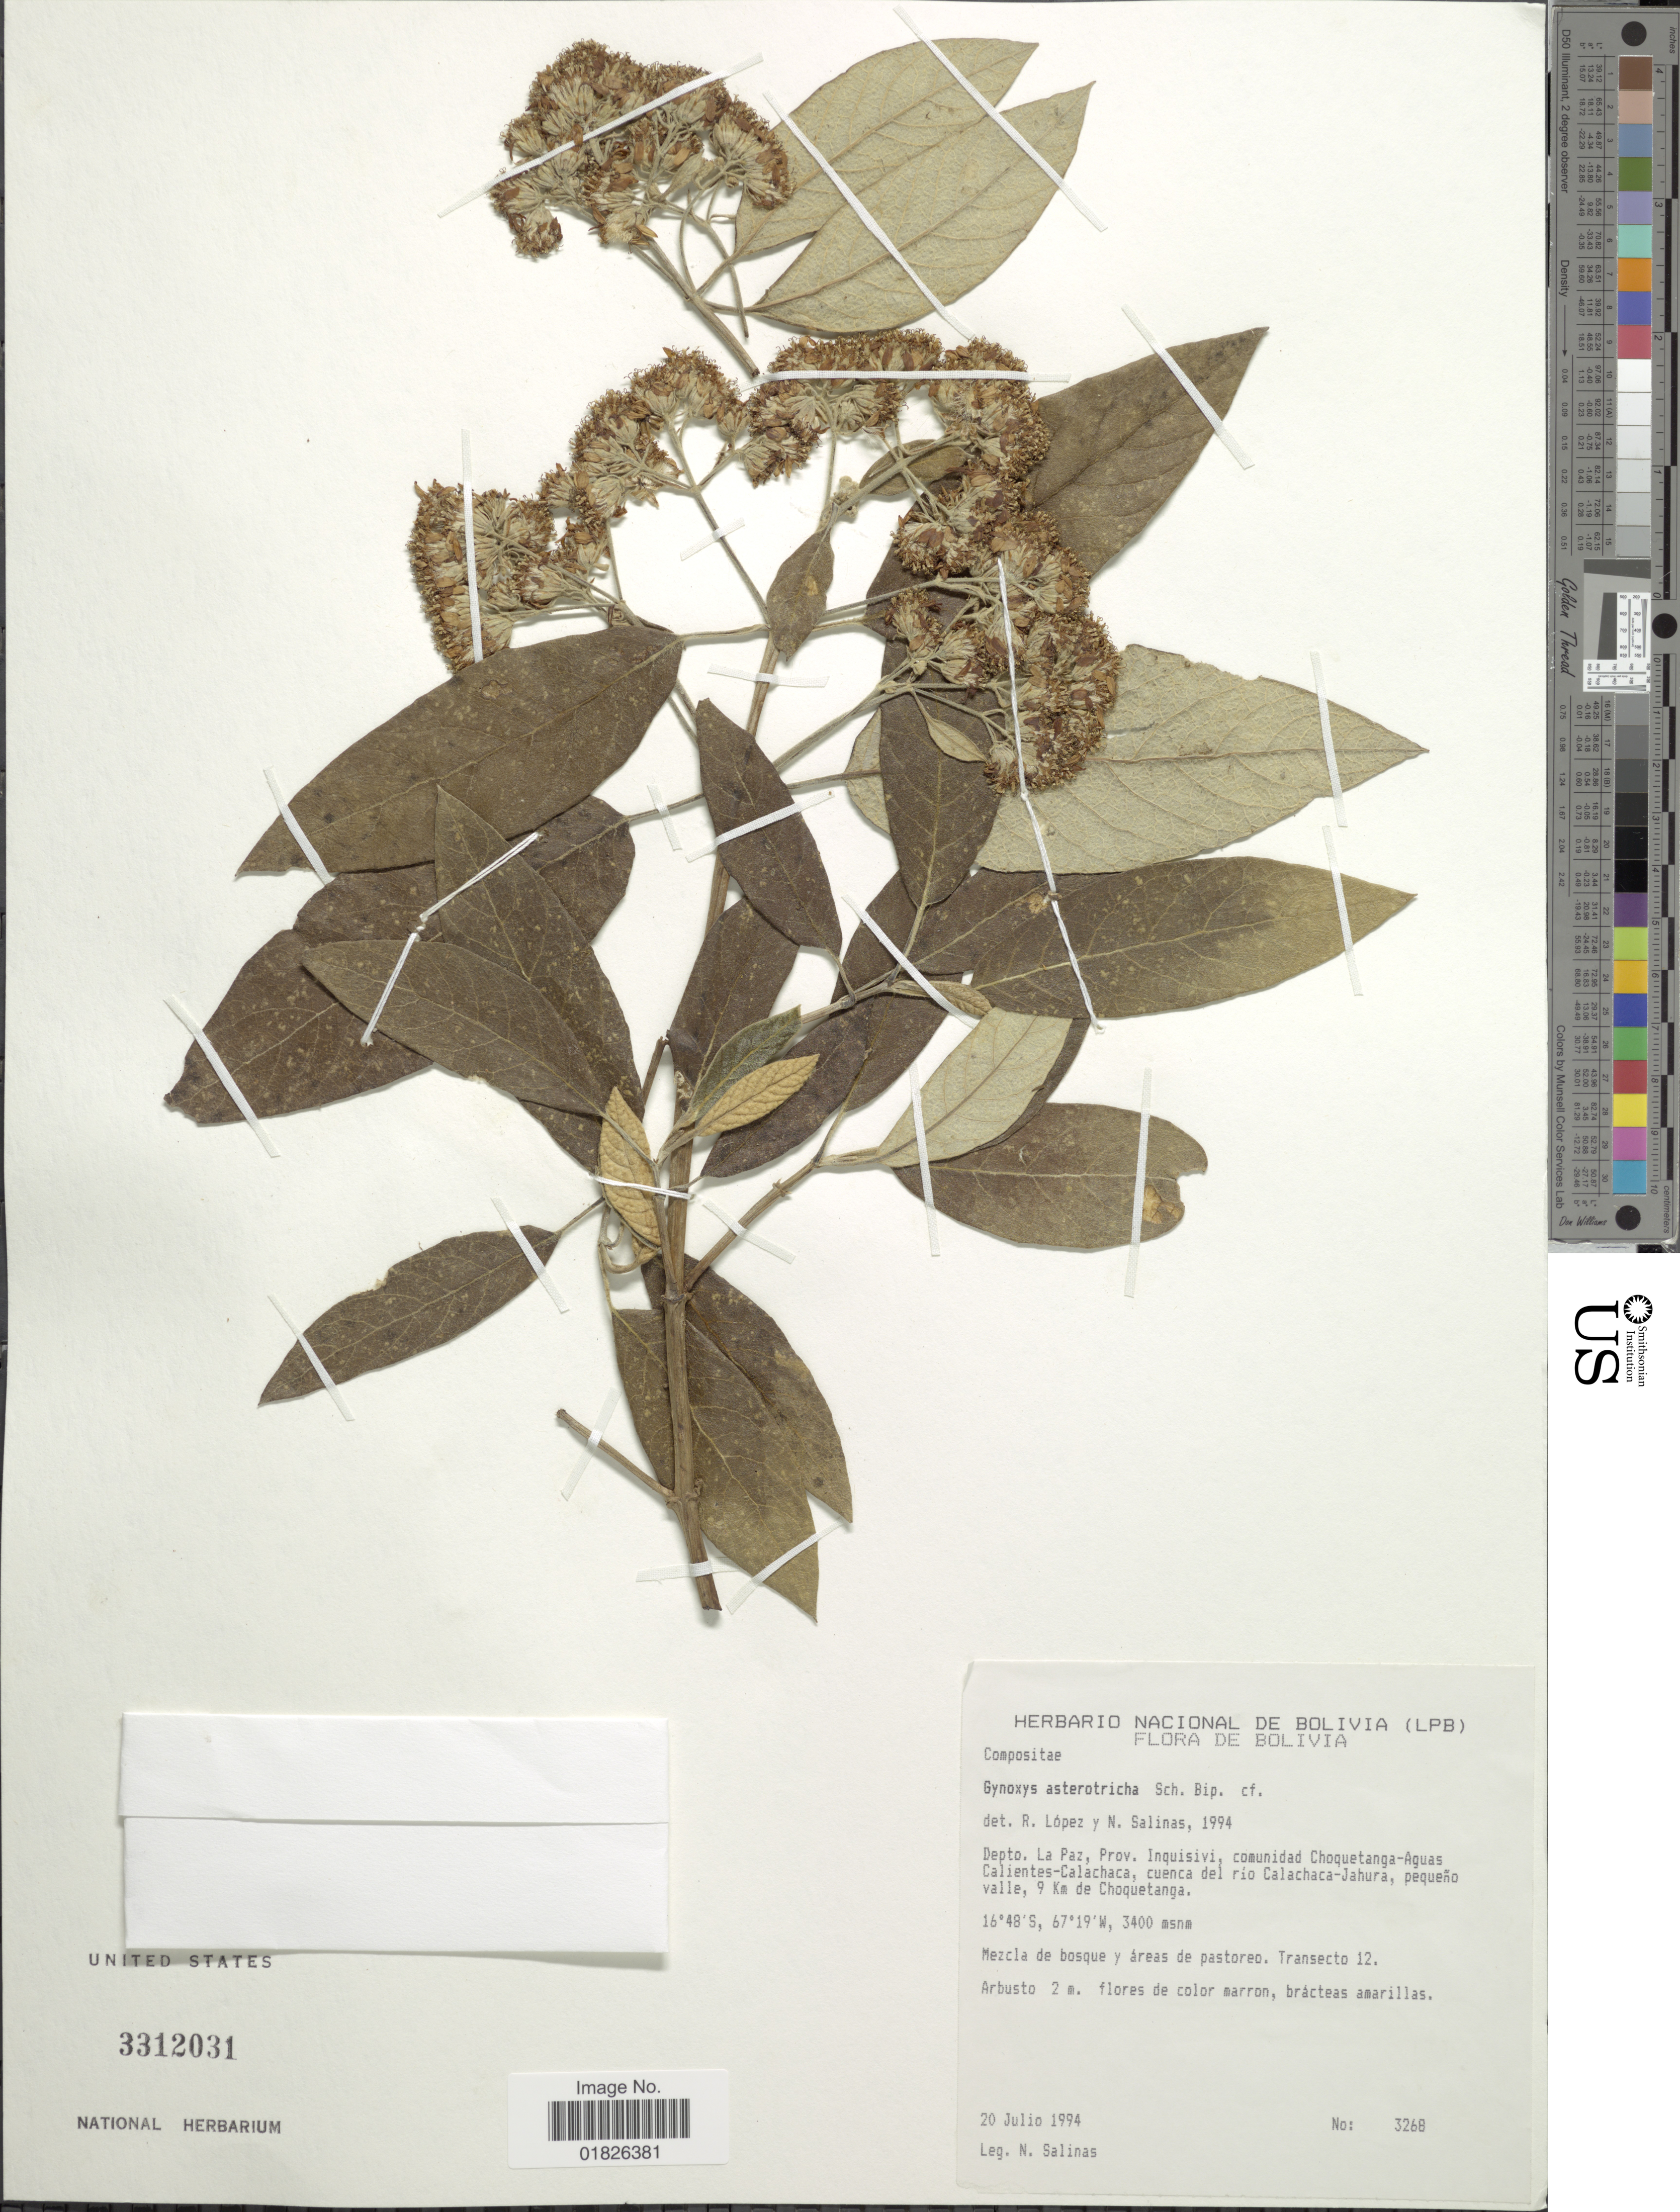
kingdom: Plantae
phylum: Tracheophyta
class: Magnoliopsida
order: Asterales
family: Asteraceae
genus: Gynoxys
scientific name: Gynoxys mandonii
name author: Sch. Bip. ex Rusby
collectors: N. Salinas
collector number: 3268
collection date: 1994-07-20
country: Bolivia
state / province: La Paz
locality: Prov. Inquisivi, comunidad Choquetanga-Aguas Calientes-Calachaca, cuenca del rio Calachaca-Jahura, pequeño valle, 9 Km de Choquetanga.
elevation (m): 3400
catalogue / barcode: US 3312031